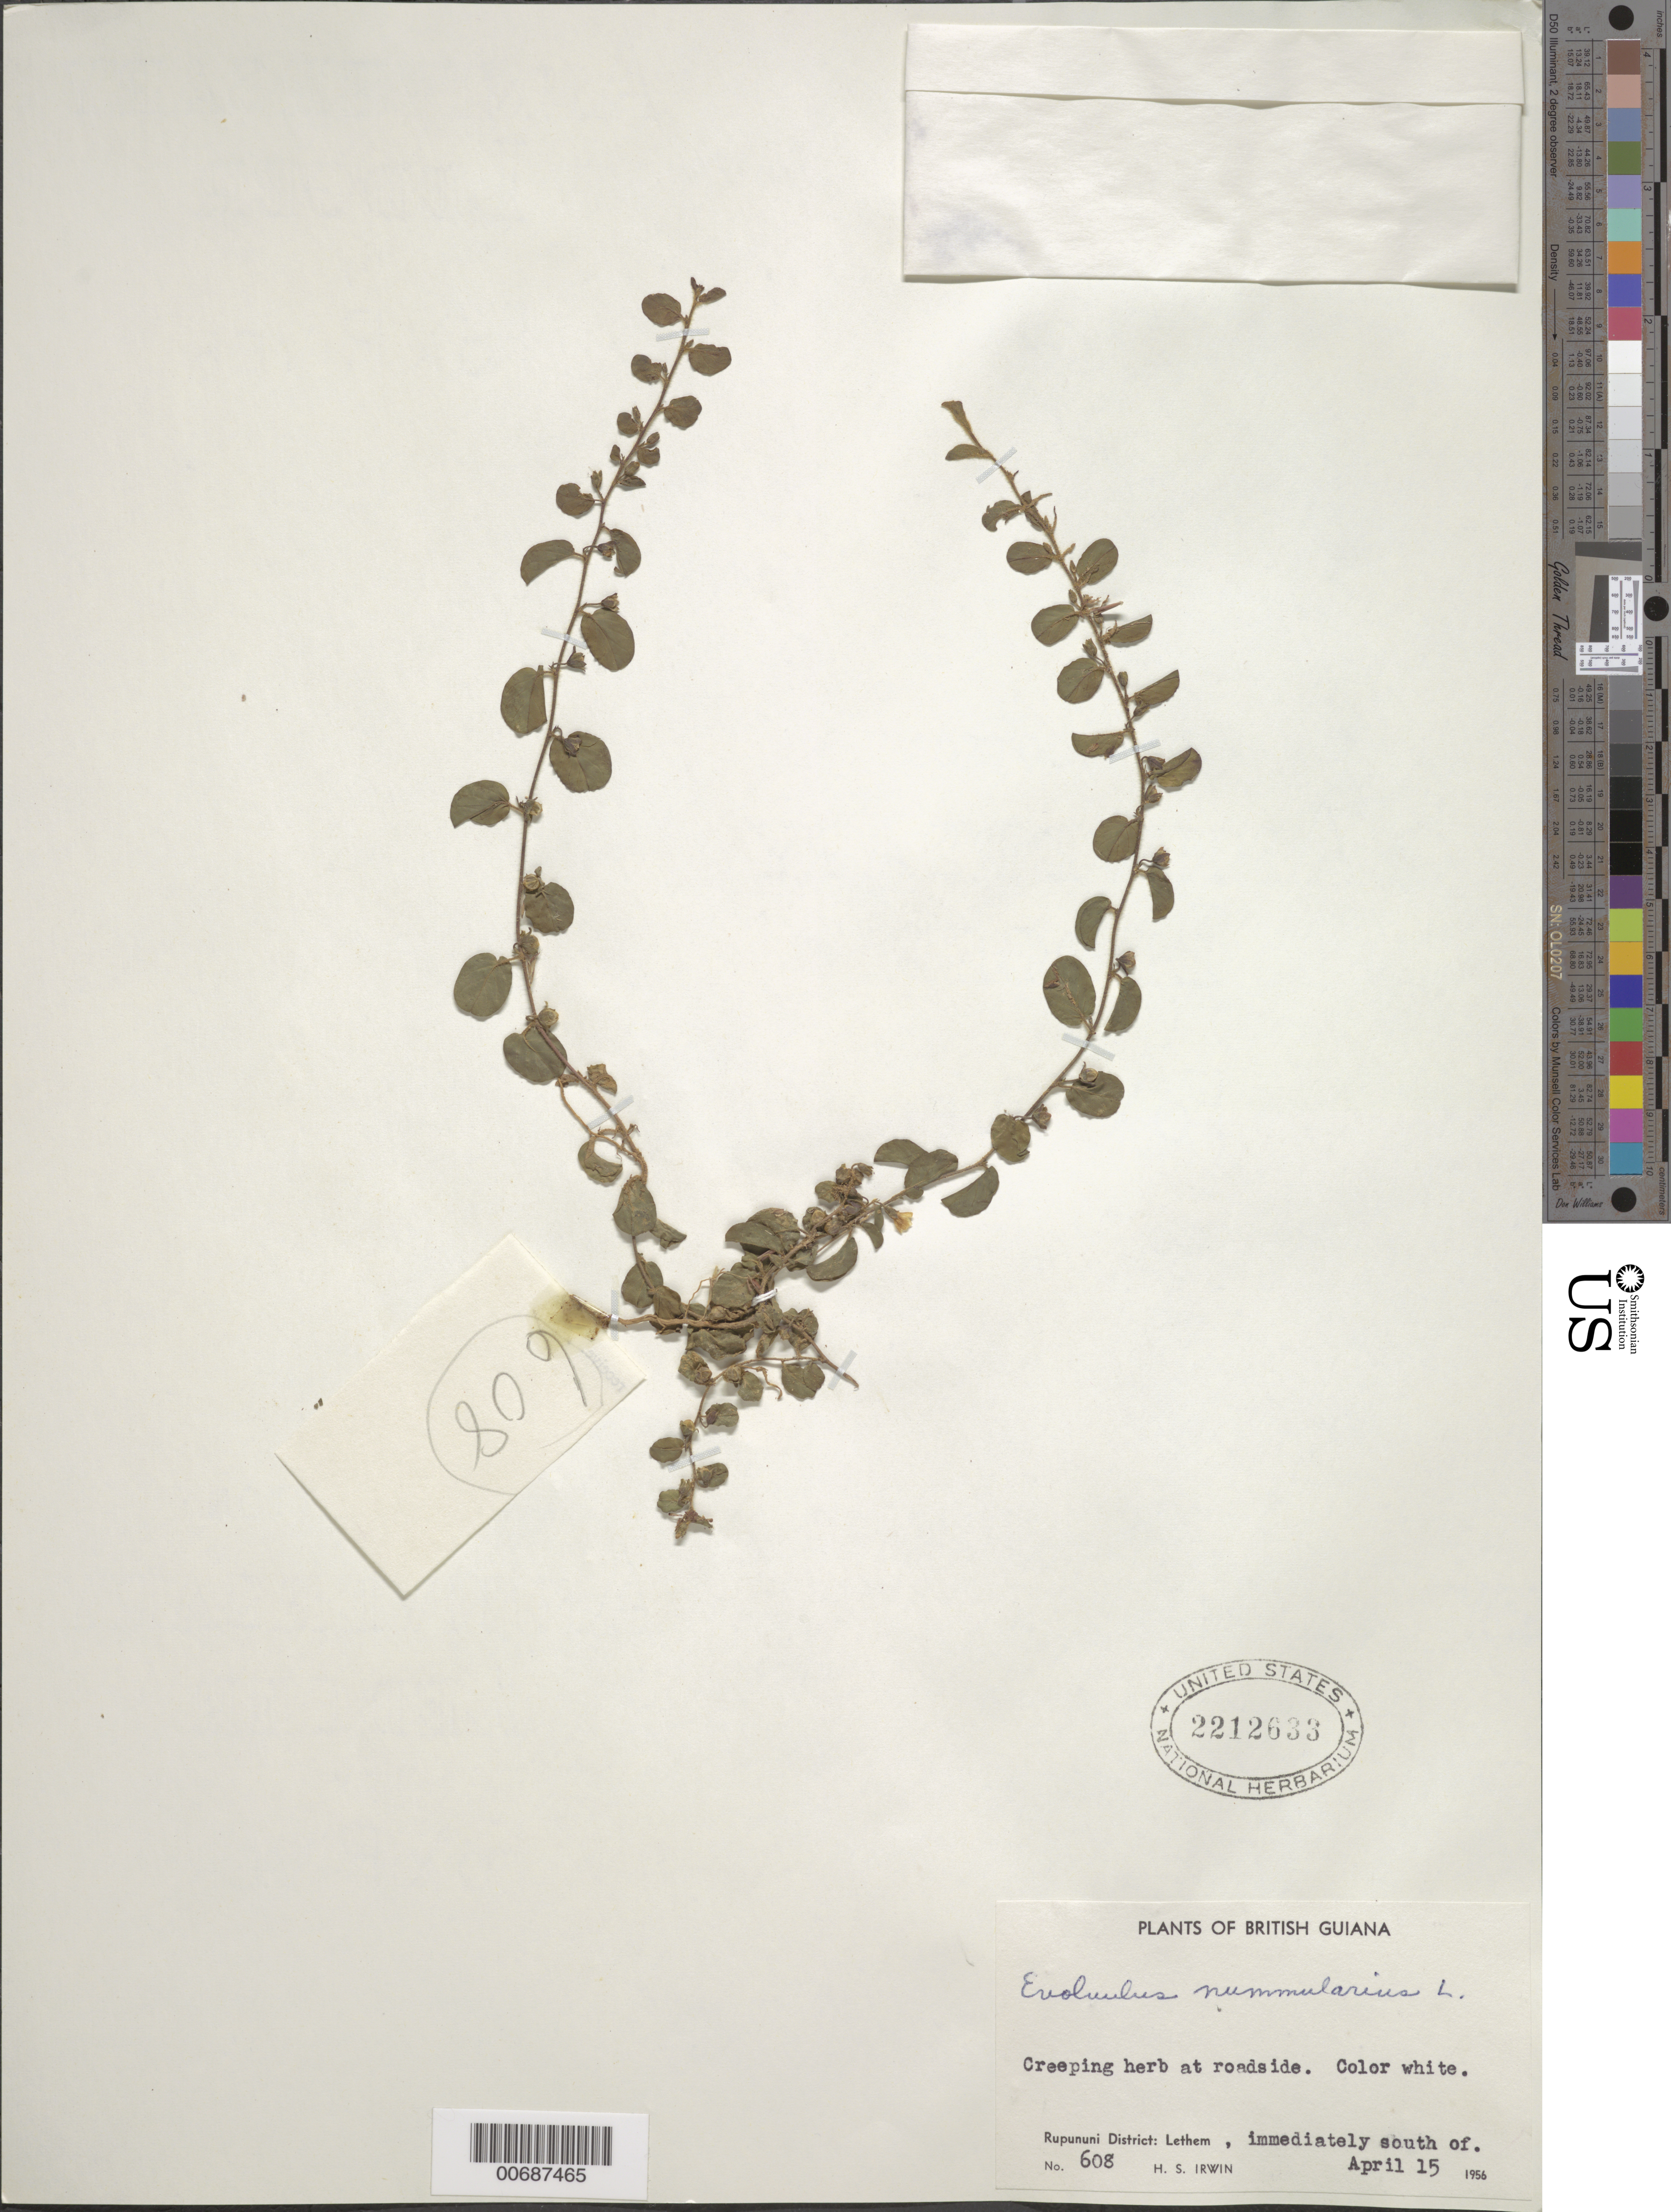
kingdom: Plantae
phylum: Tracheophyta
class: Magnoliopsida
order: Solanales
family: Convolvulaceae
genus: Evolvulus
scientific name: Evolvulus nummularius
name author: (L.) L.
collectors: H. Irwin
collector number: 608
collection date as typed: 15-Apr-56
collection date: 1956-04-15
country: Guyana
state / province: U. Takutu-U. Essequibo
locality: Rupununi Dist., Lethem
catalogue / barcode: US 2212633